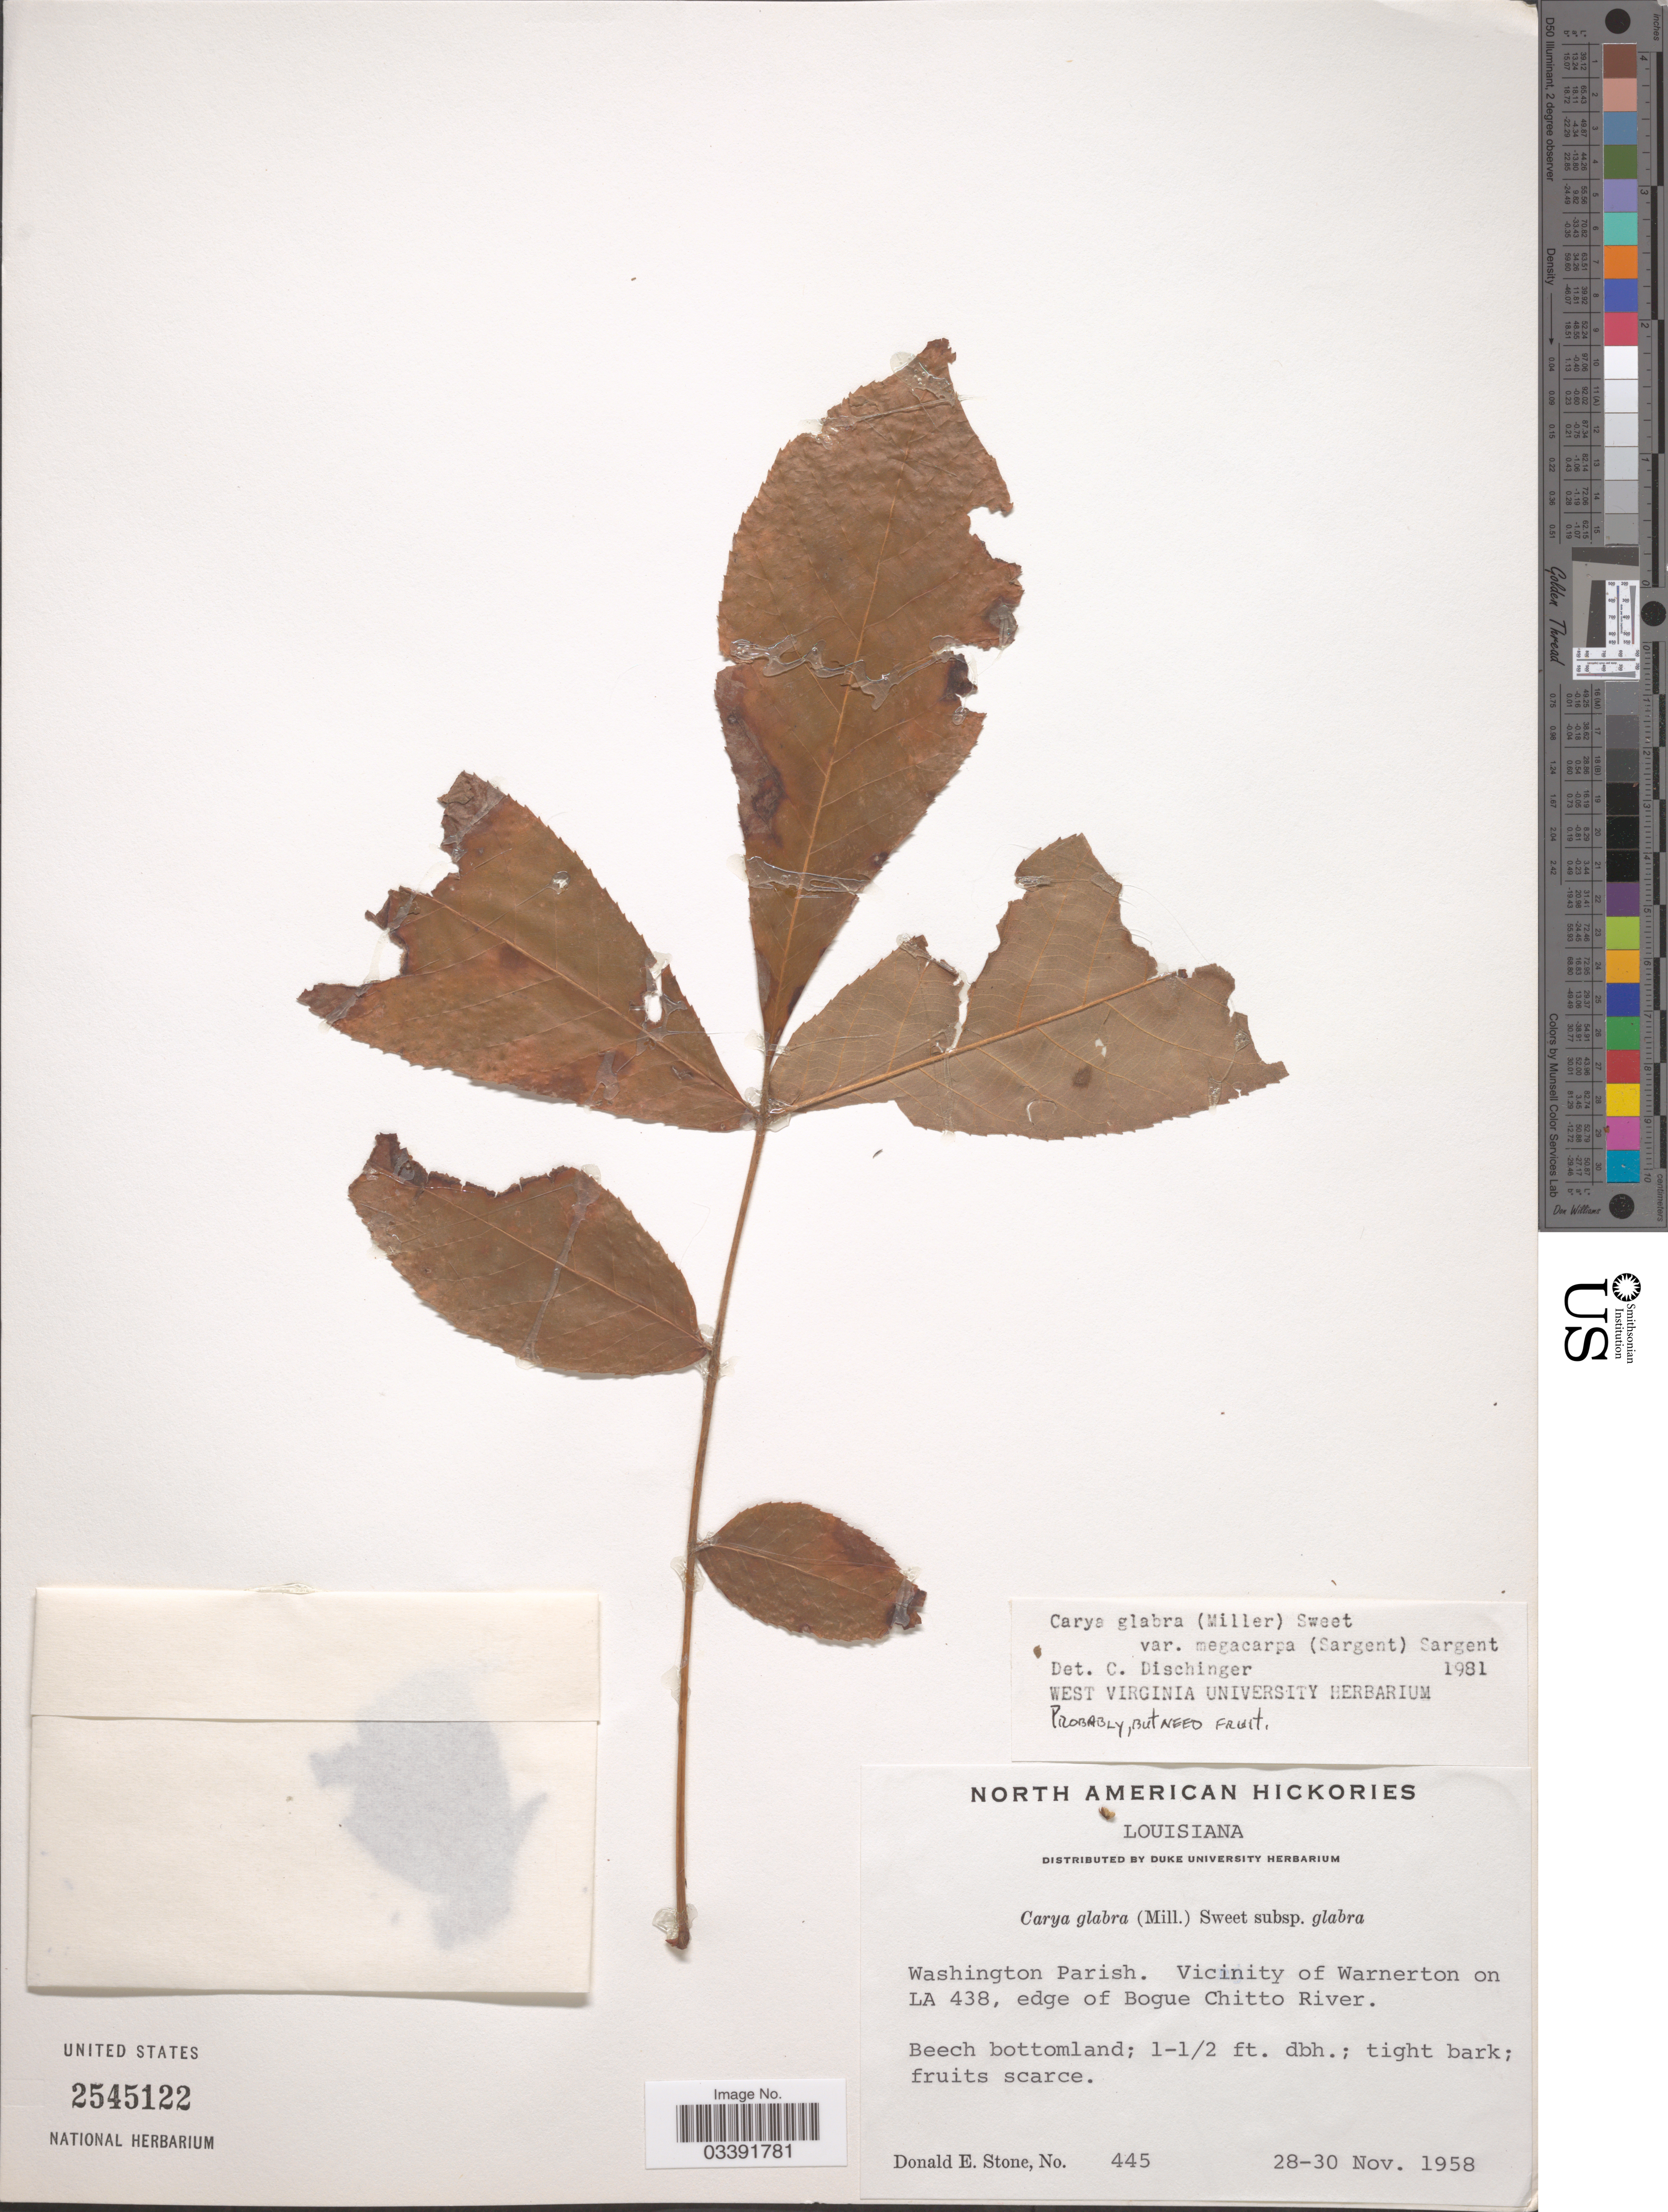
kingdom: Plantae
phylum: Tracheophyta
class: Magnoliopsida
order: Fagales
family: Juglandaceae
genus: Carya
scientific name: Carya glabra var. megacarpa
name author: (Sarg.) Sarg.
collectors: D. Stone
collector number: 445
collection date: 1958-11-28/1958-11-30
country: United States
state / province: Louisiana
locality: Washington Parish. Vicinity of Warnerton on LA 438, edge of Bogue Chitto River.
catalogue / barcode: US 2545122